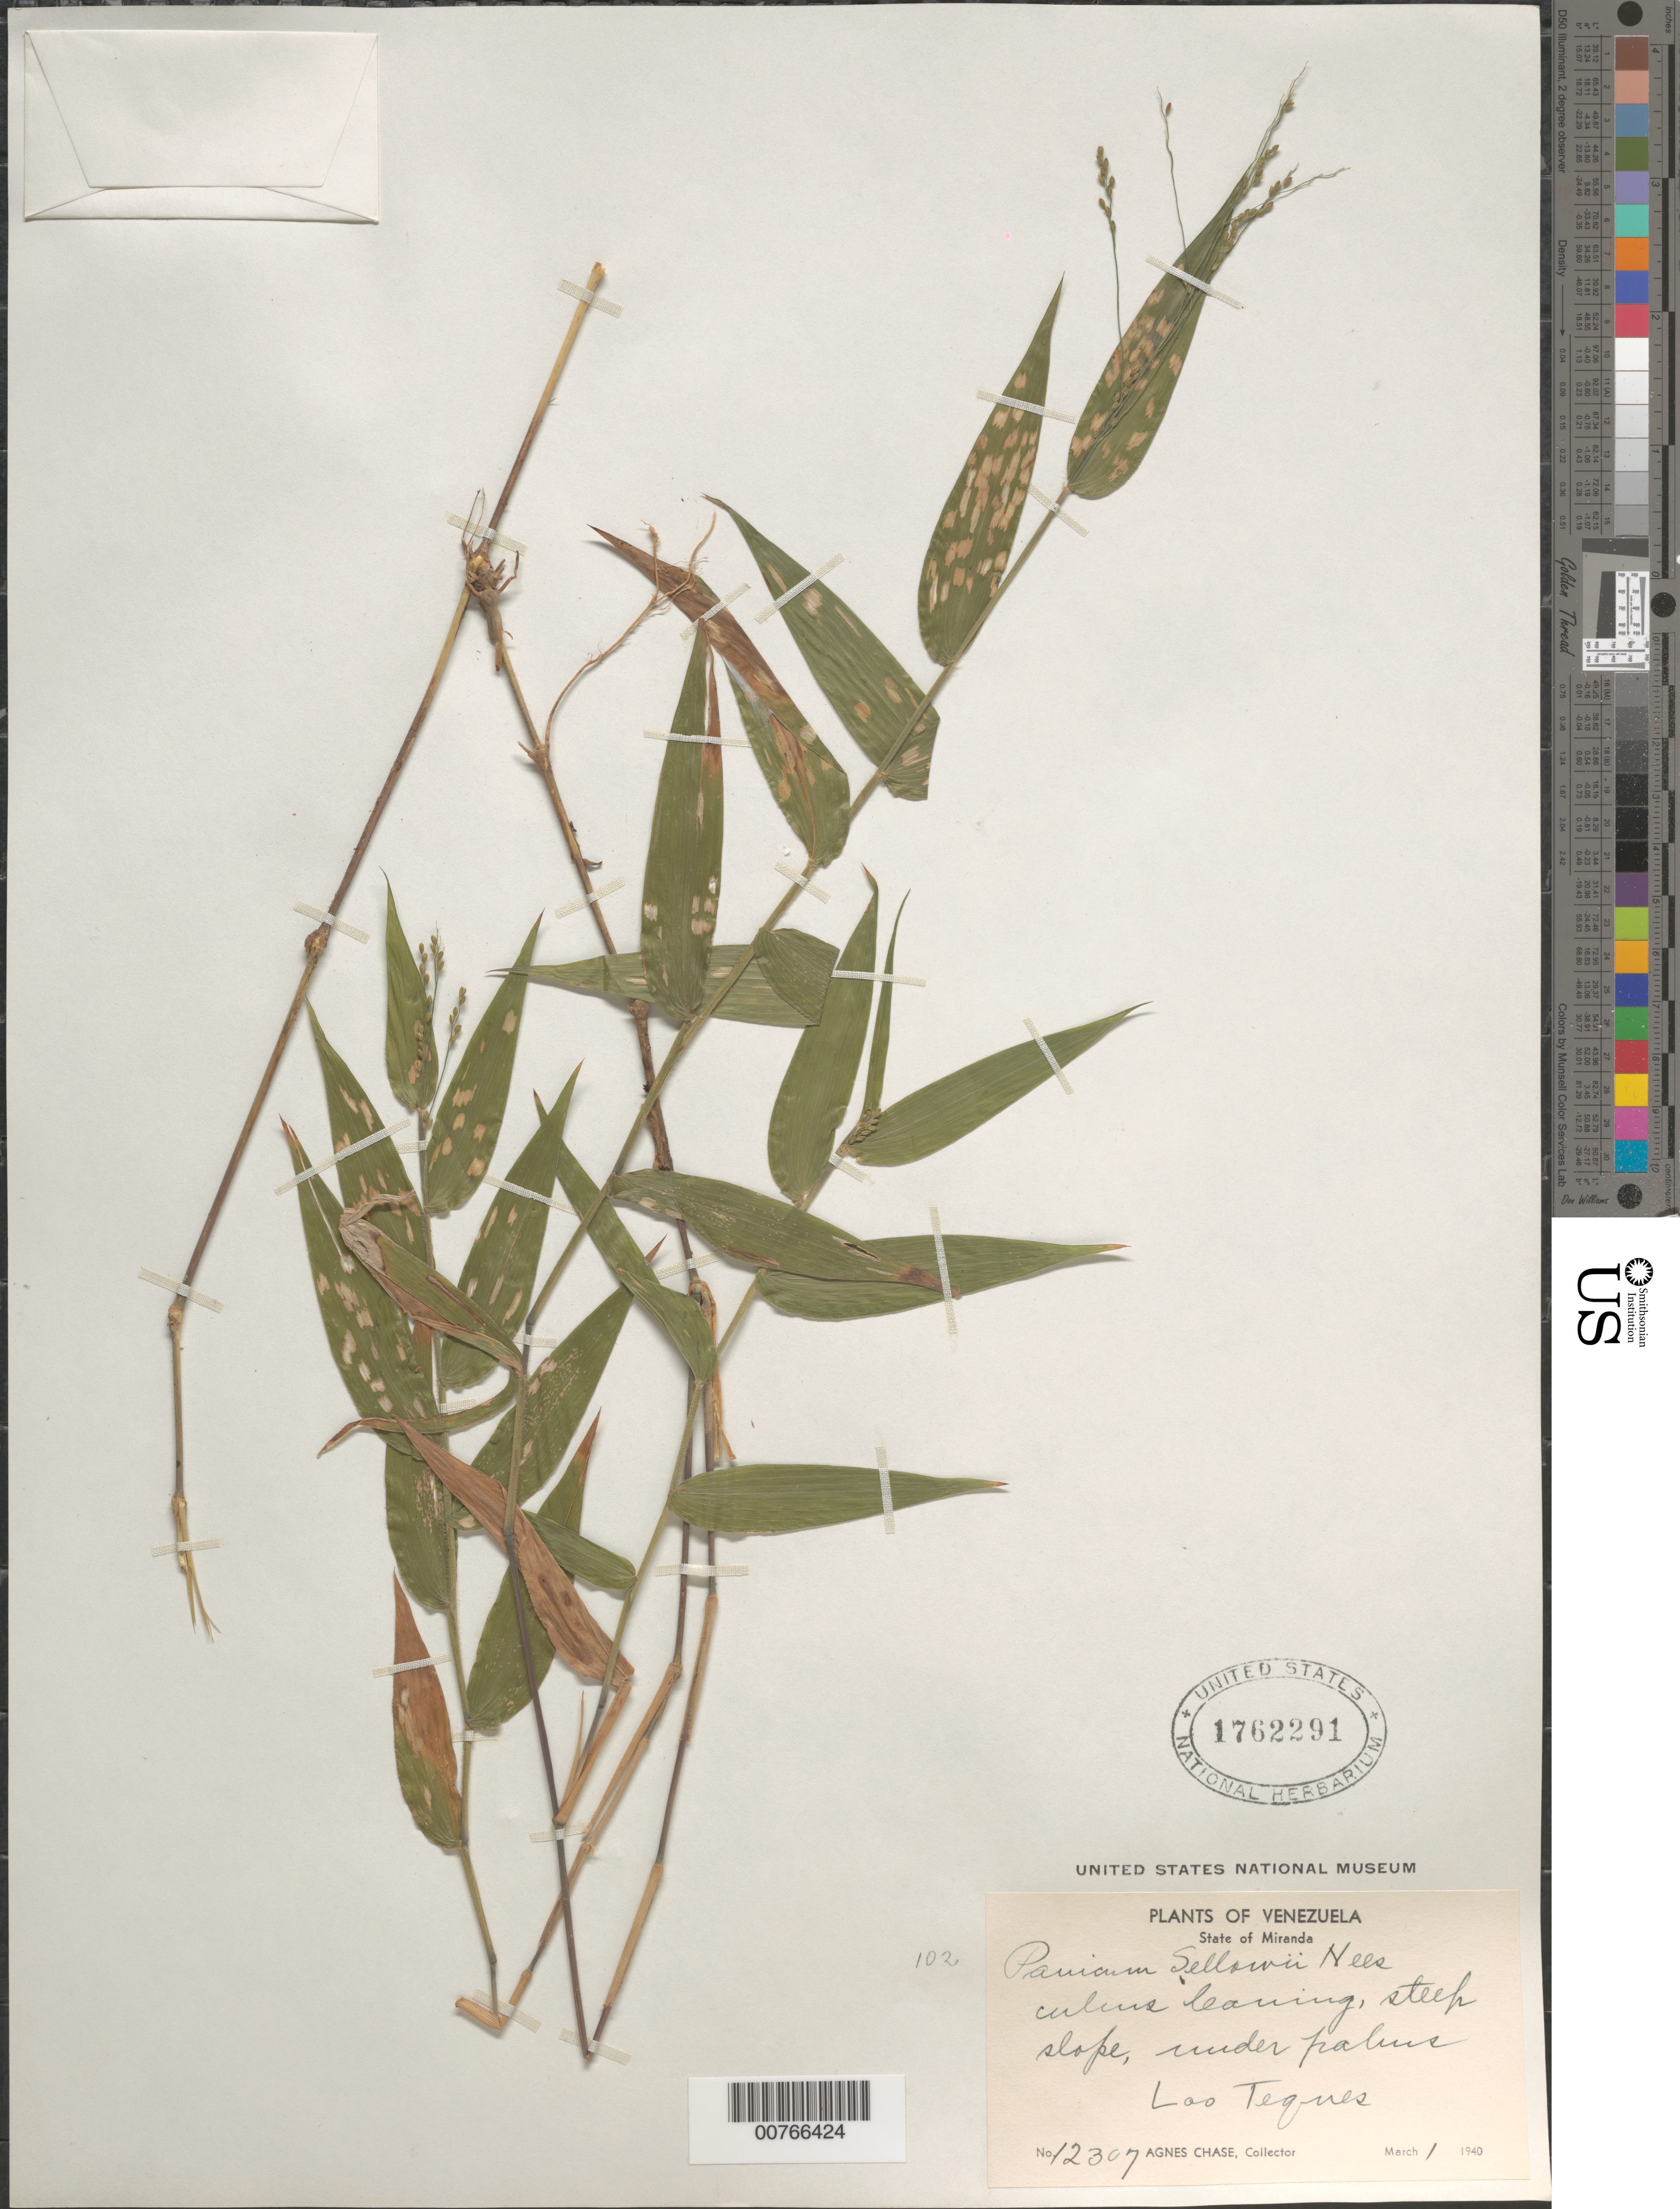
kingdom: Plantae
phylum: Tracheophyta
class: Liliopsida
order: Poales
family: Poaceae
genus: Panicum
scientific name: Panicum sellowii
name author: Nees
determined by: Chase, [M.] Agnes, (US)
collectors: A. Chase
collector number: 12307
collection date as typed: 01 Mar 1940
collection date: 1940-03-01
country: Venezuela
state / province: Miranda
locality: Los Teques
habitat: steep slope, under palms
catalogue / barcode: US 1762291